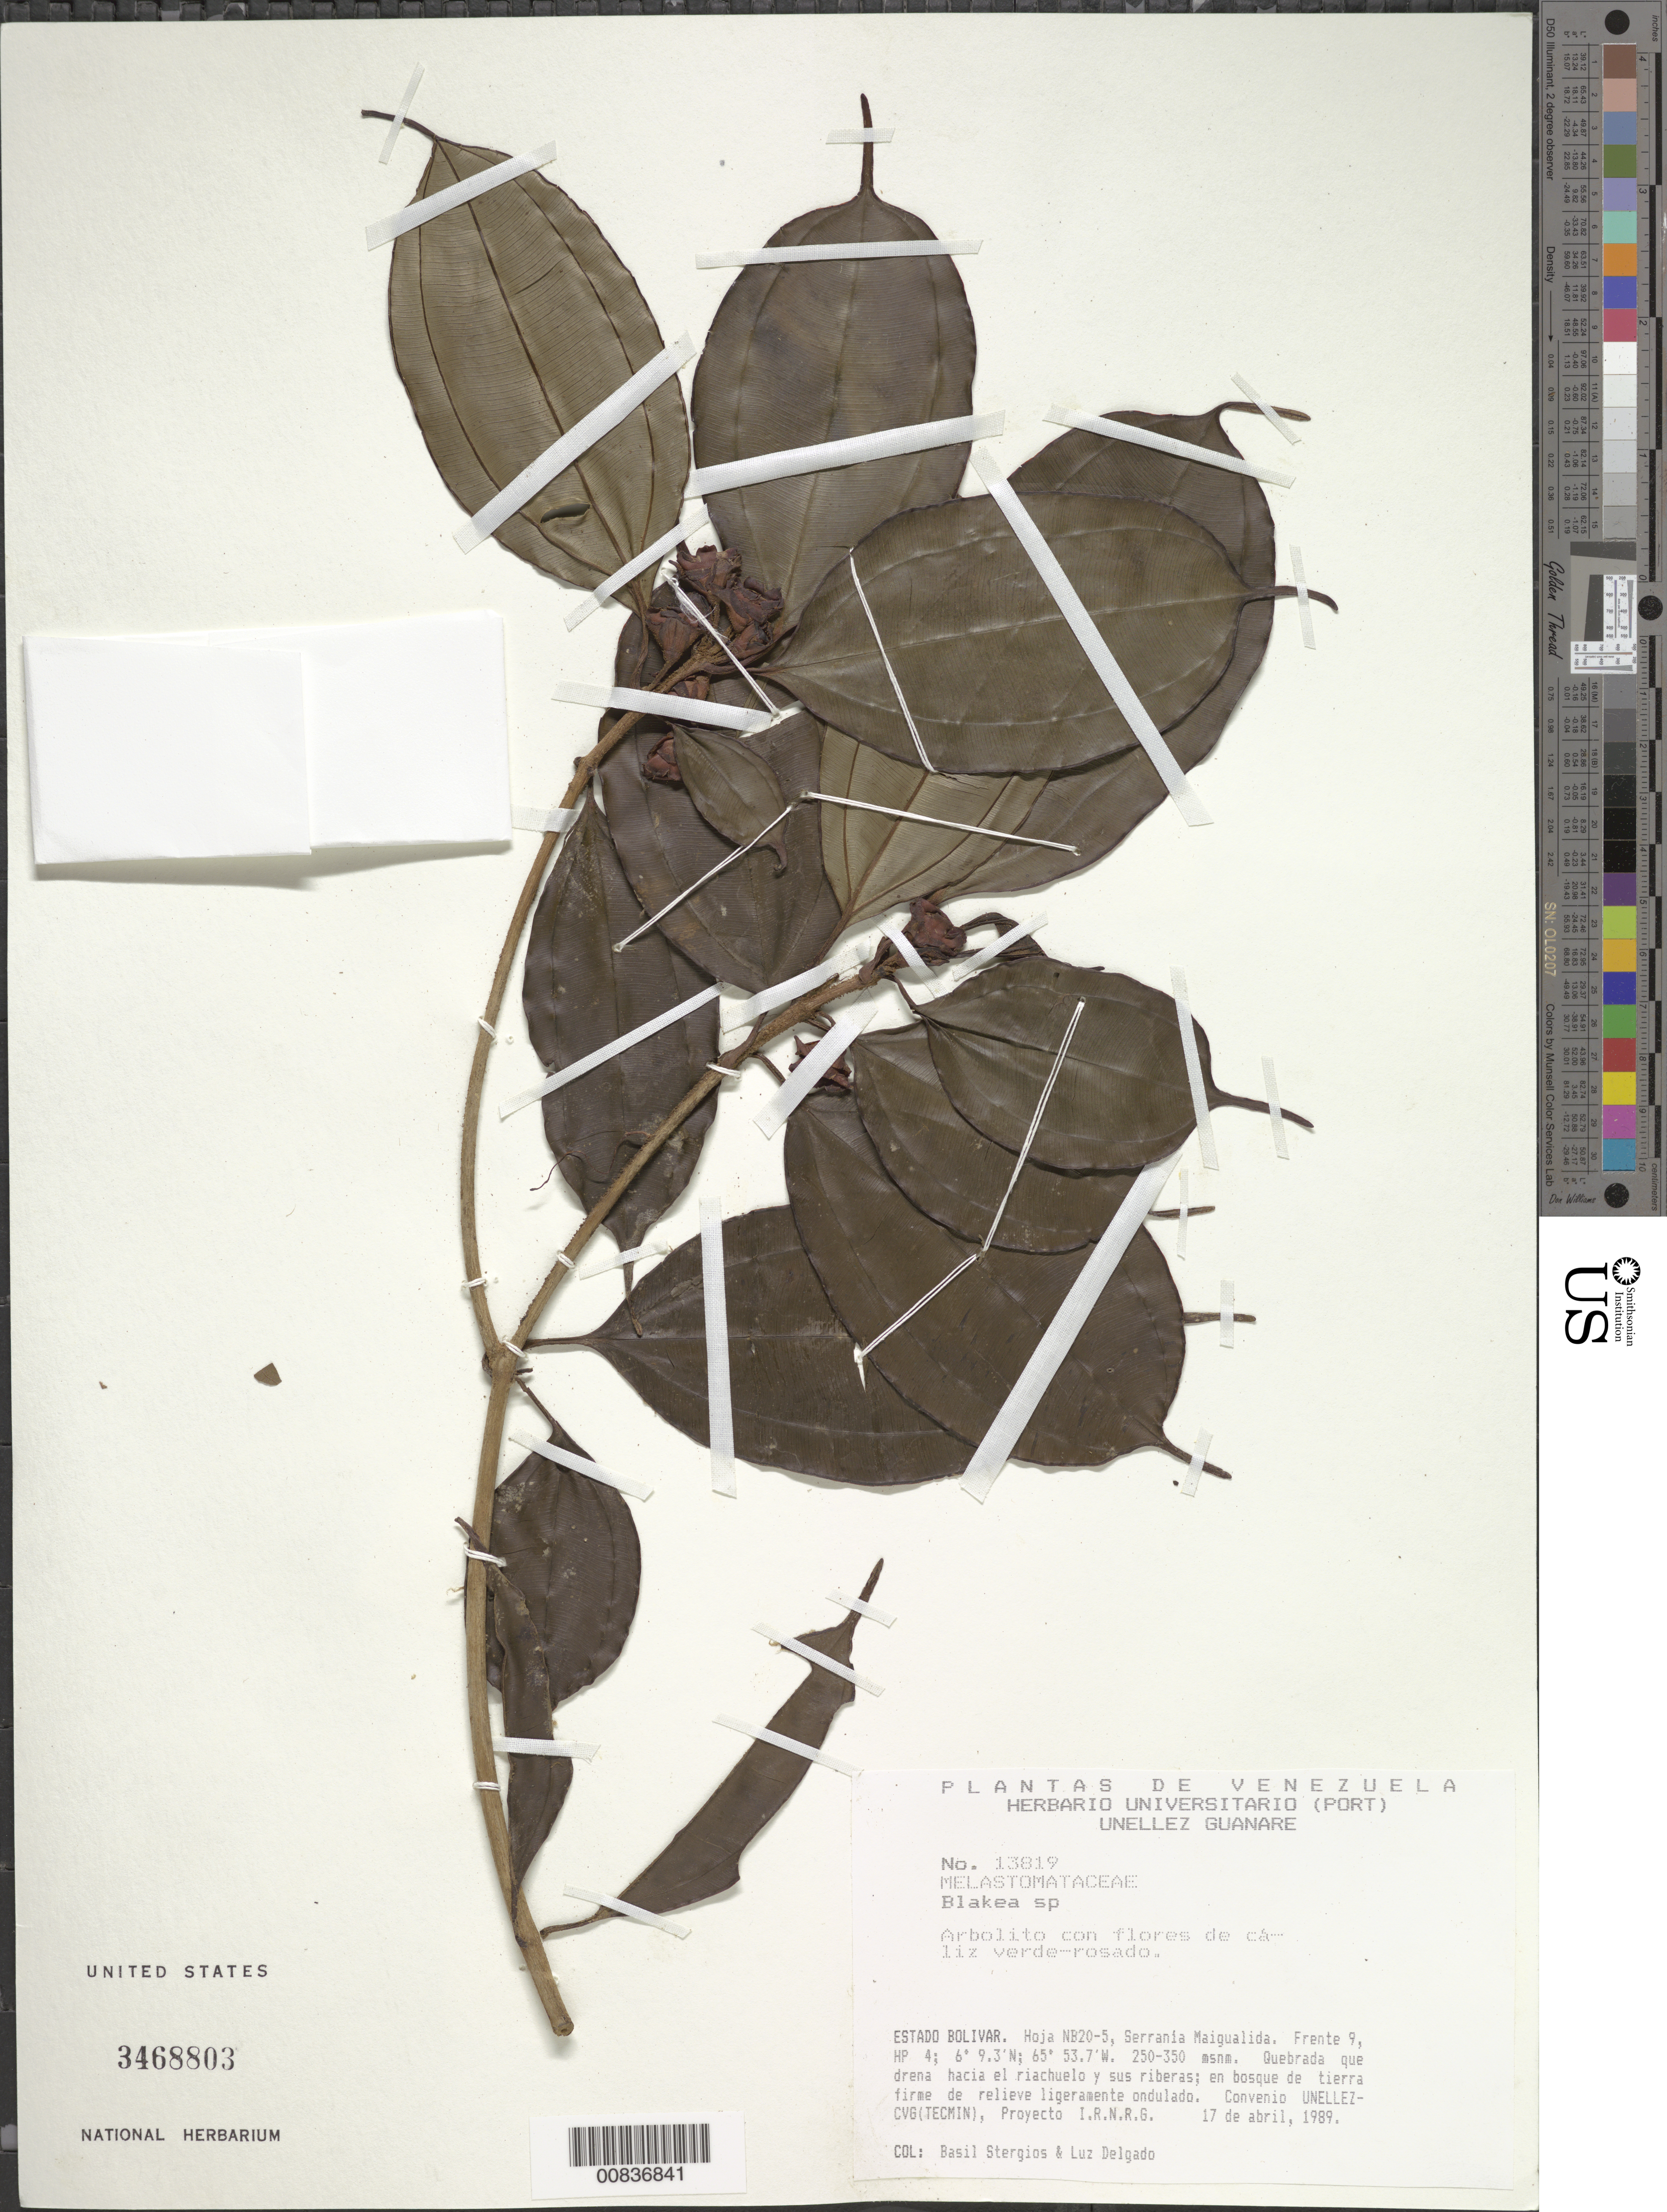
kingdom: Plantae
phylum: Tracheophyta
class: Magnoliopsida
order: Myrtales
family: Melastomataceae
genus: Blakea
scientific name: Blakea rosea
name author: D. Don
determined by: Michelangeli, F. A.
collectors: B. G. Stergios & L. Delgado V.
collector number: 13819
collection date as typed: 17-Apr-89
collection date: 1989-04-17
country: Venezuela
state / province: Bolívar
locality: Serrania Maigualida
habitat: Quebrada que drena hacia el riachuelo y sus riberas; en bosque de tierra firme de relieve ligeramente ondulado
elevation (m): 250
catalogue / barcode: US 3468803